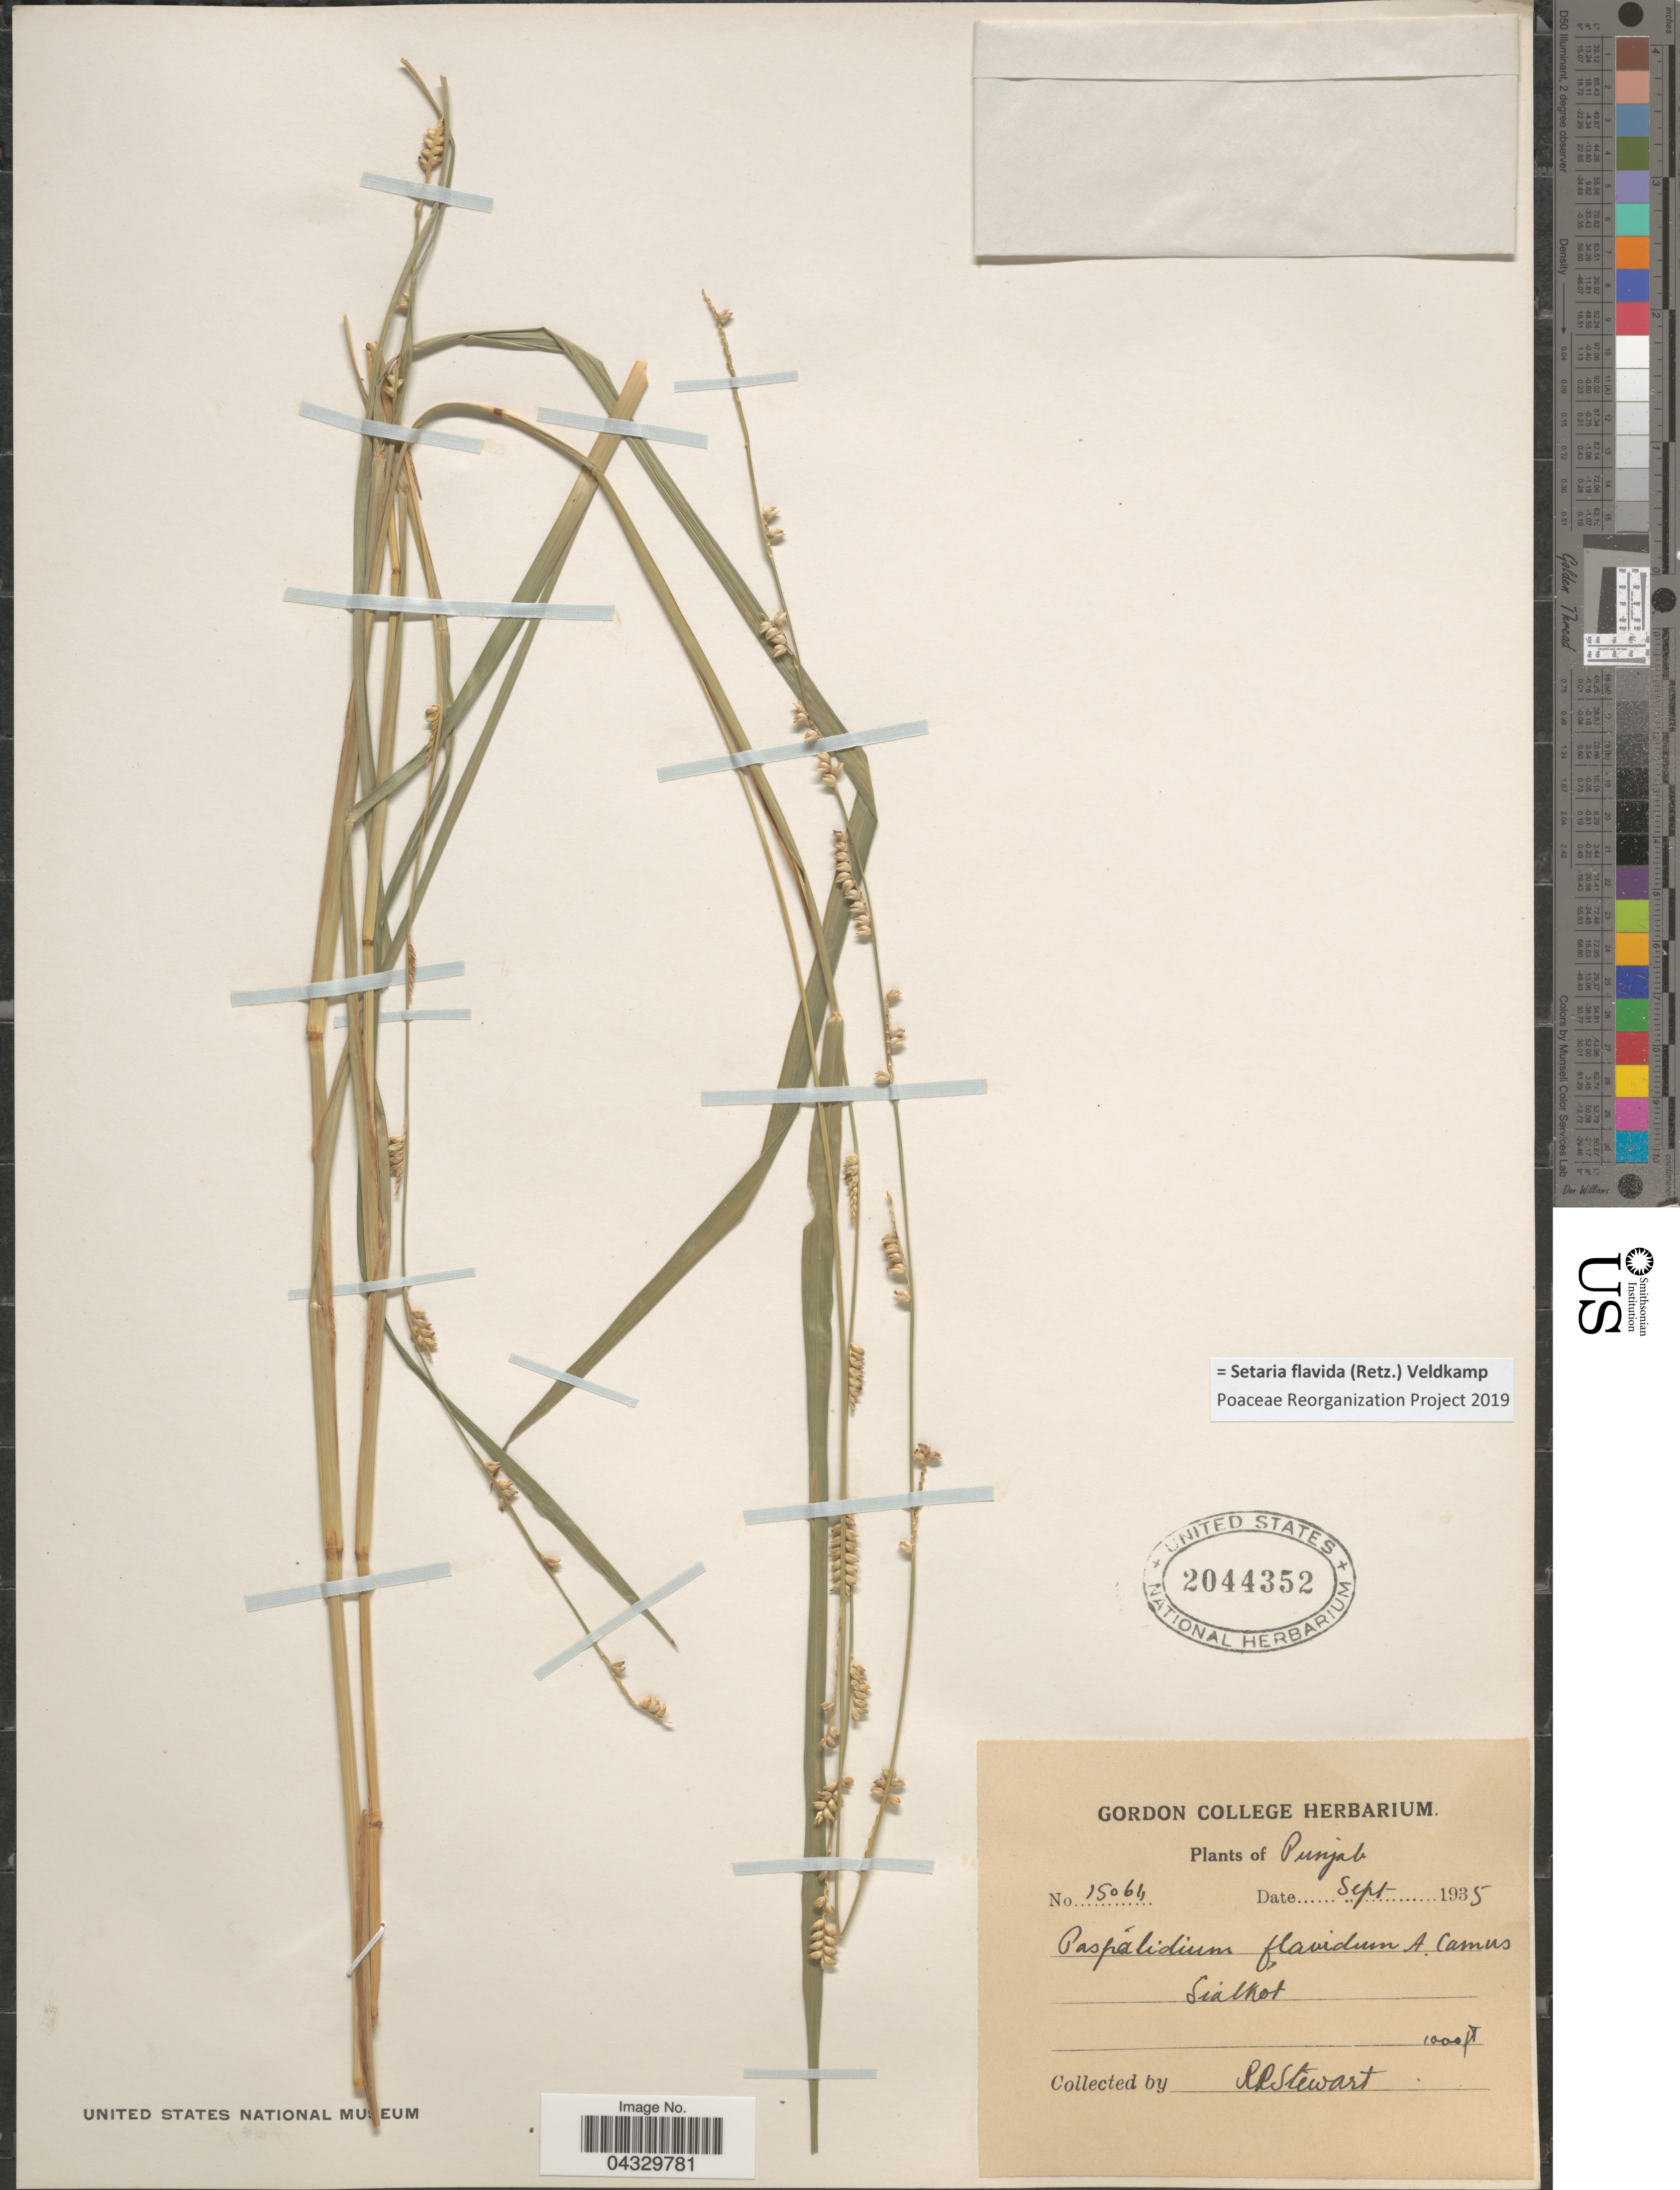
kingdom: Plantae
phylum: Tracheophyta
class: Liliopsida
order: Poales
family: Poaceae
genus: Setaria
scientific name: Setaria flavida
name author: (Retz.) Veldkamp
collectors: R. Stewart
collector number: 15064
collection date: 1935-09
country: Pakistan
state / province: Punjab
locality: Sialkot.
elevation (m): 305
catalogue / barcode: US 2044352